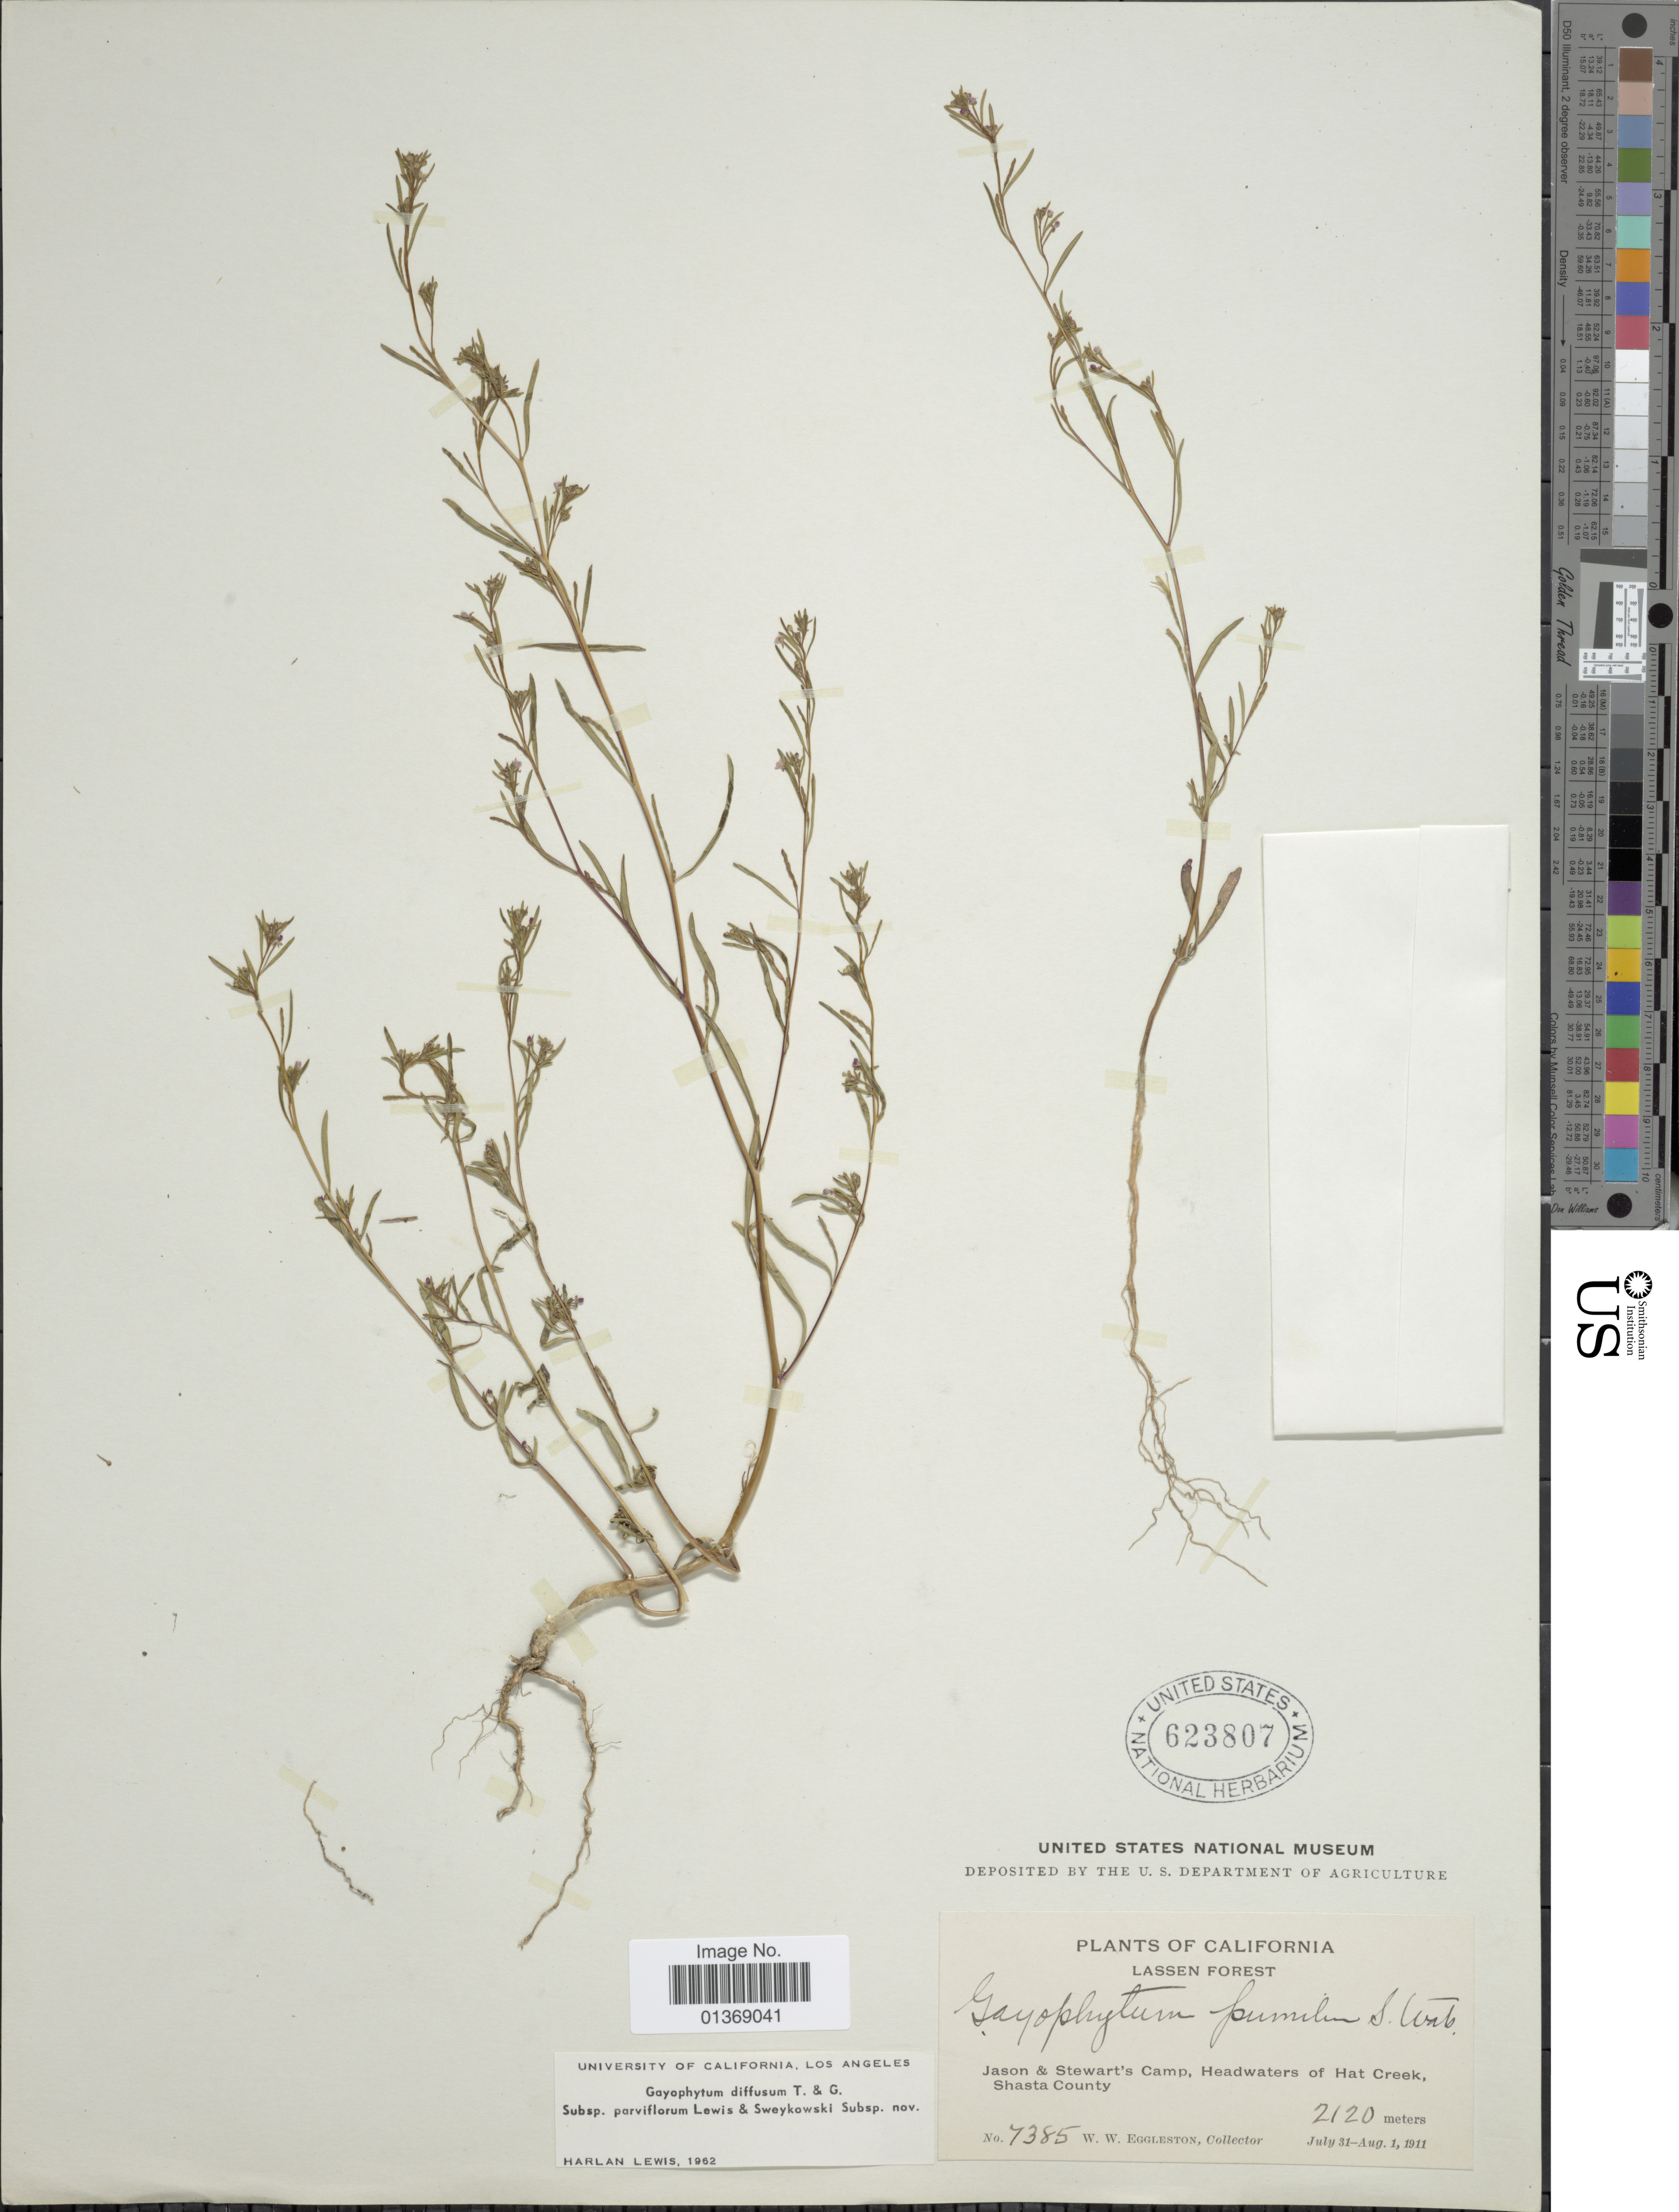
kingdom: Plantae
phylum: Tracheophyta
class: Magnoliopsida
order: Myrtales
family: Onagraceae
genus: Gayophytum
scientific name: Gayophytum diffusum subsp. parviflorum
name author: F. H. Lewis & Szweyk.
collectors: W. W. Eggleston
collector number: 7385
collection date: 1911-07-31/1911-08-01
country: United States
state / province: California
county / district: Shasta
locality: Lassen Forest, Jason & Stewart's Camp, Headwaters of Hat Creek, Shasta County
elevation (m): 2120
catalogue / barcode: US 623807